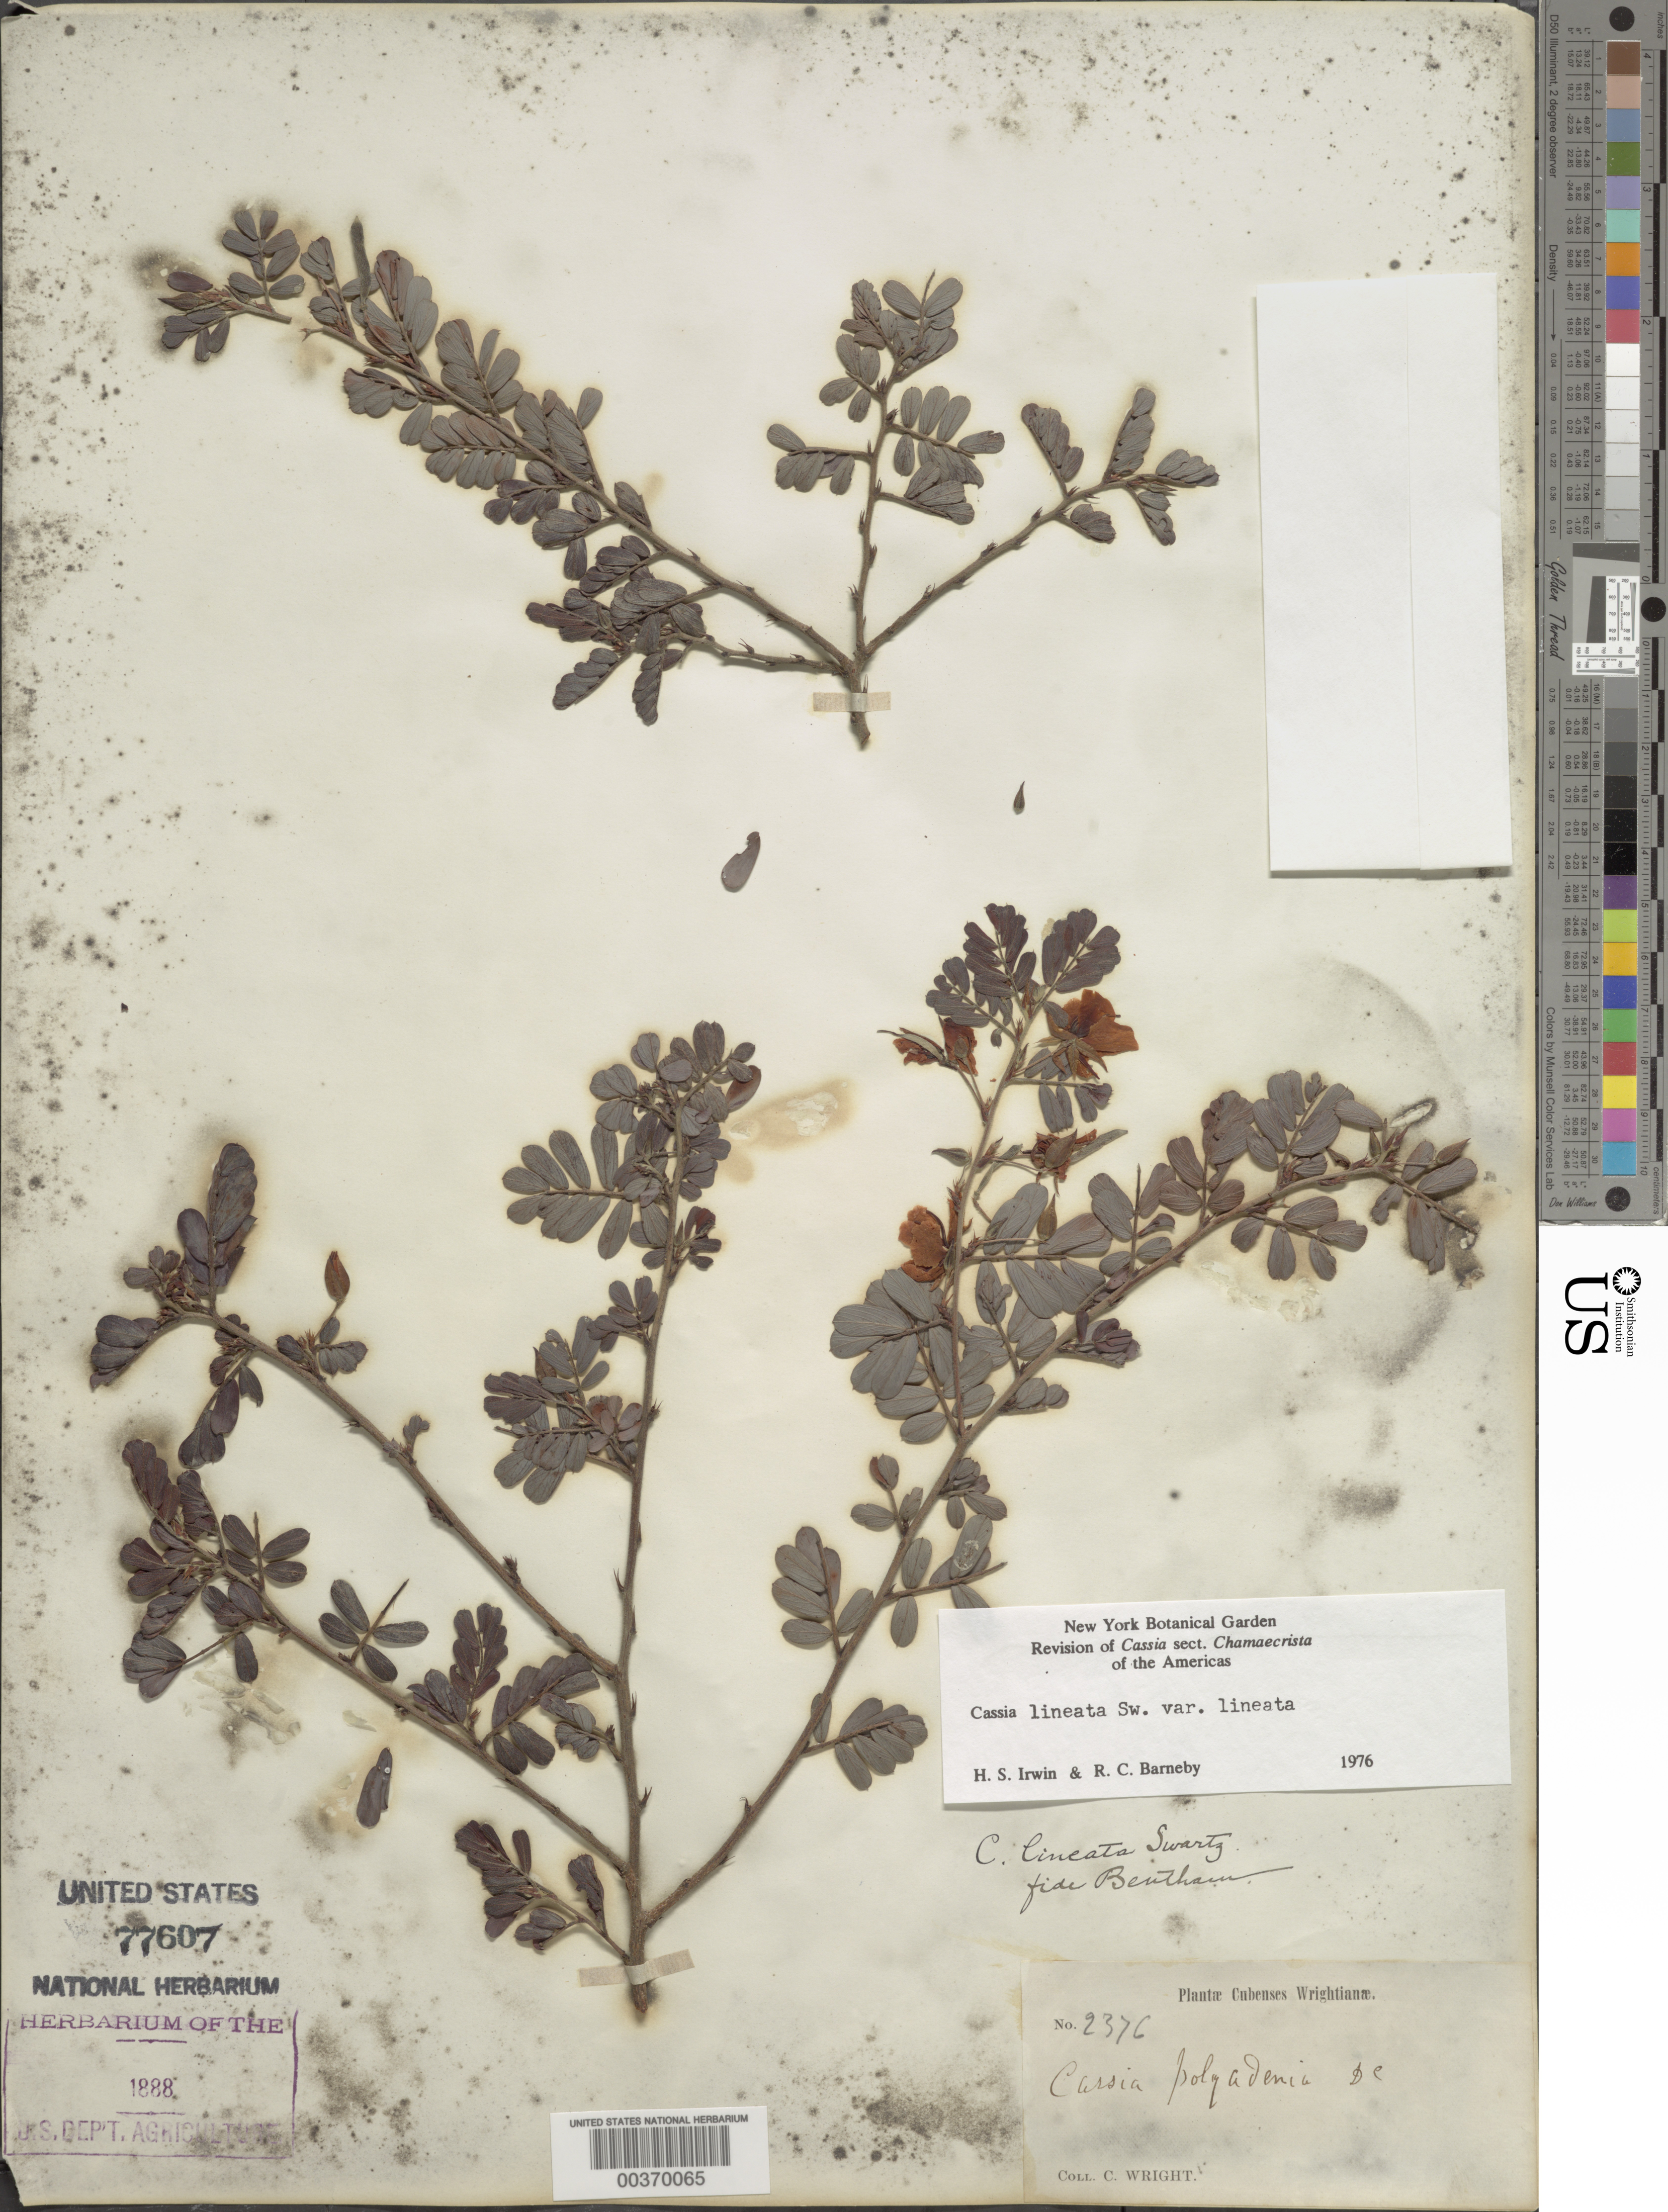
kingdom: Plantae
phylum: Tracheophyta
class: Magnoliopsida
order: Fabales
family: Fabaceae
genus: Chamaecrista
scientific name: Chamaecrista lineata var. lineata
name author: (Sw.) Greene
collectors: C. Wright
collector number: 2376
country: Cuba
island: Greater Antilles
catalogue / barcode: US 77607